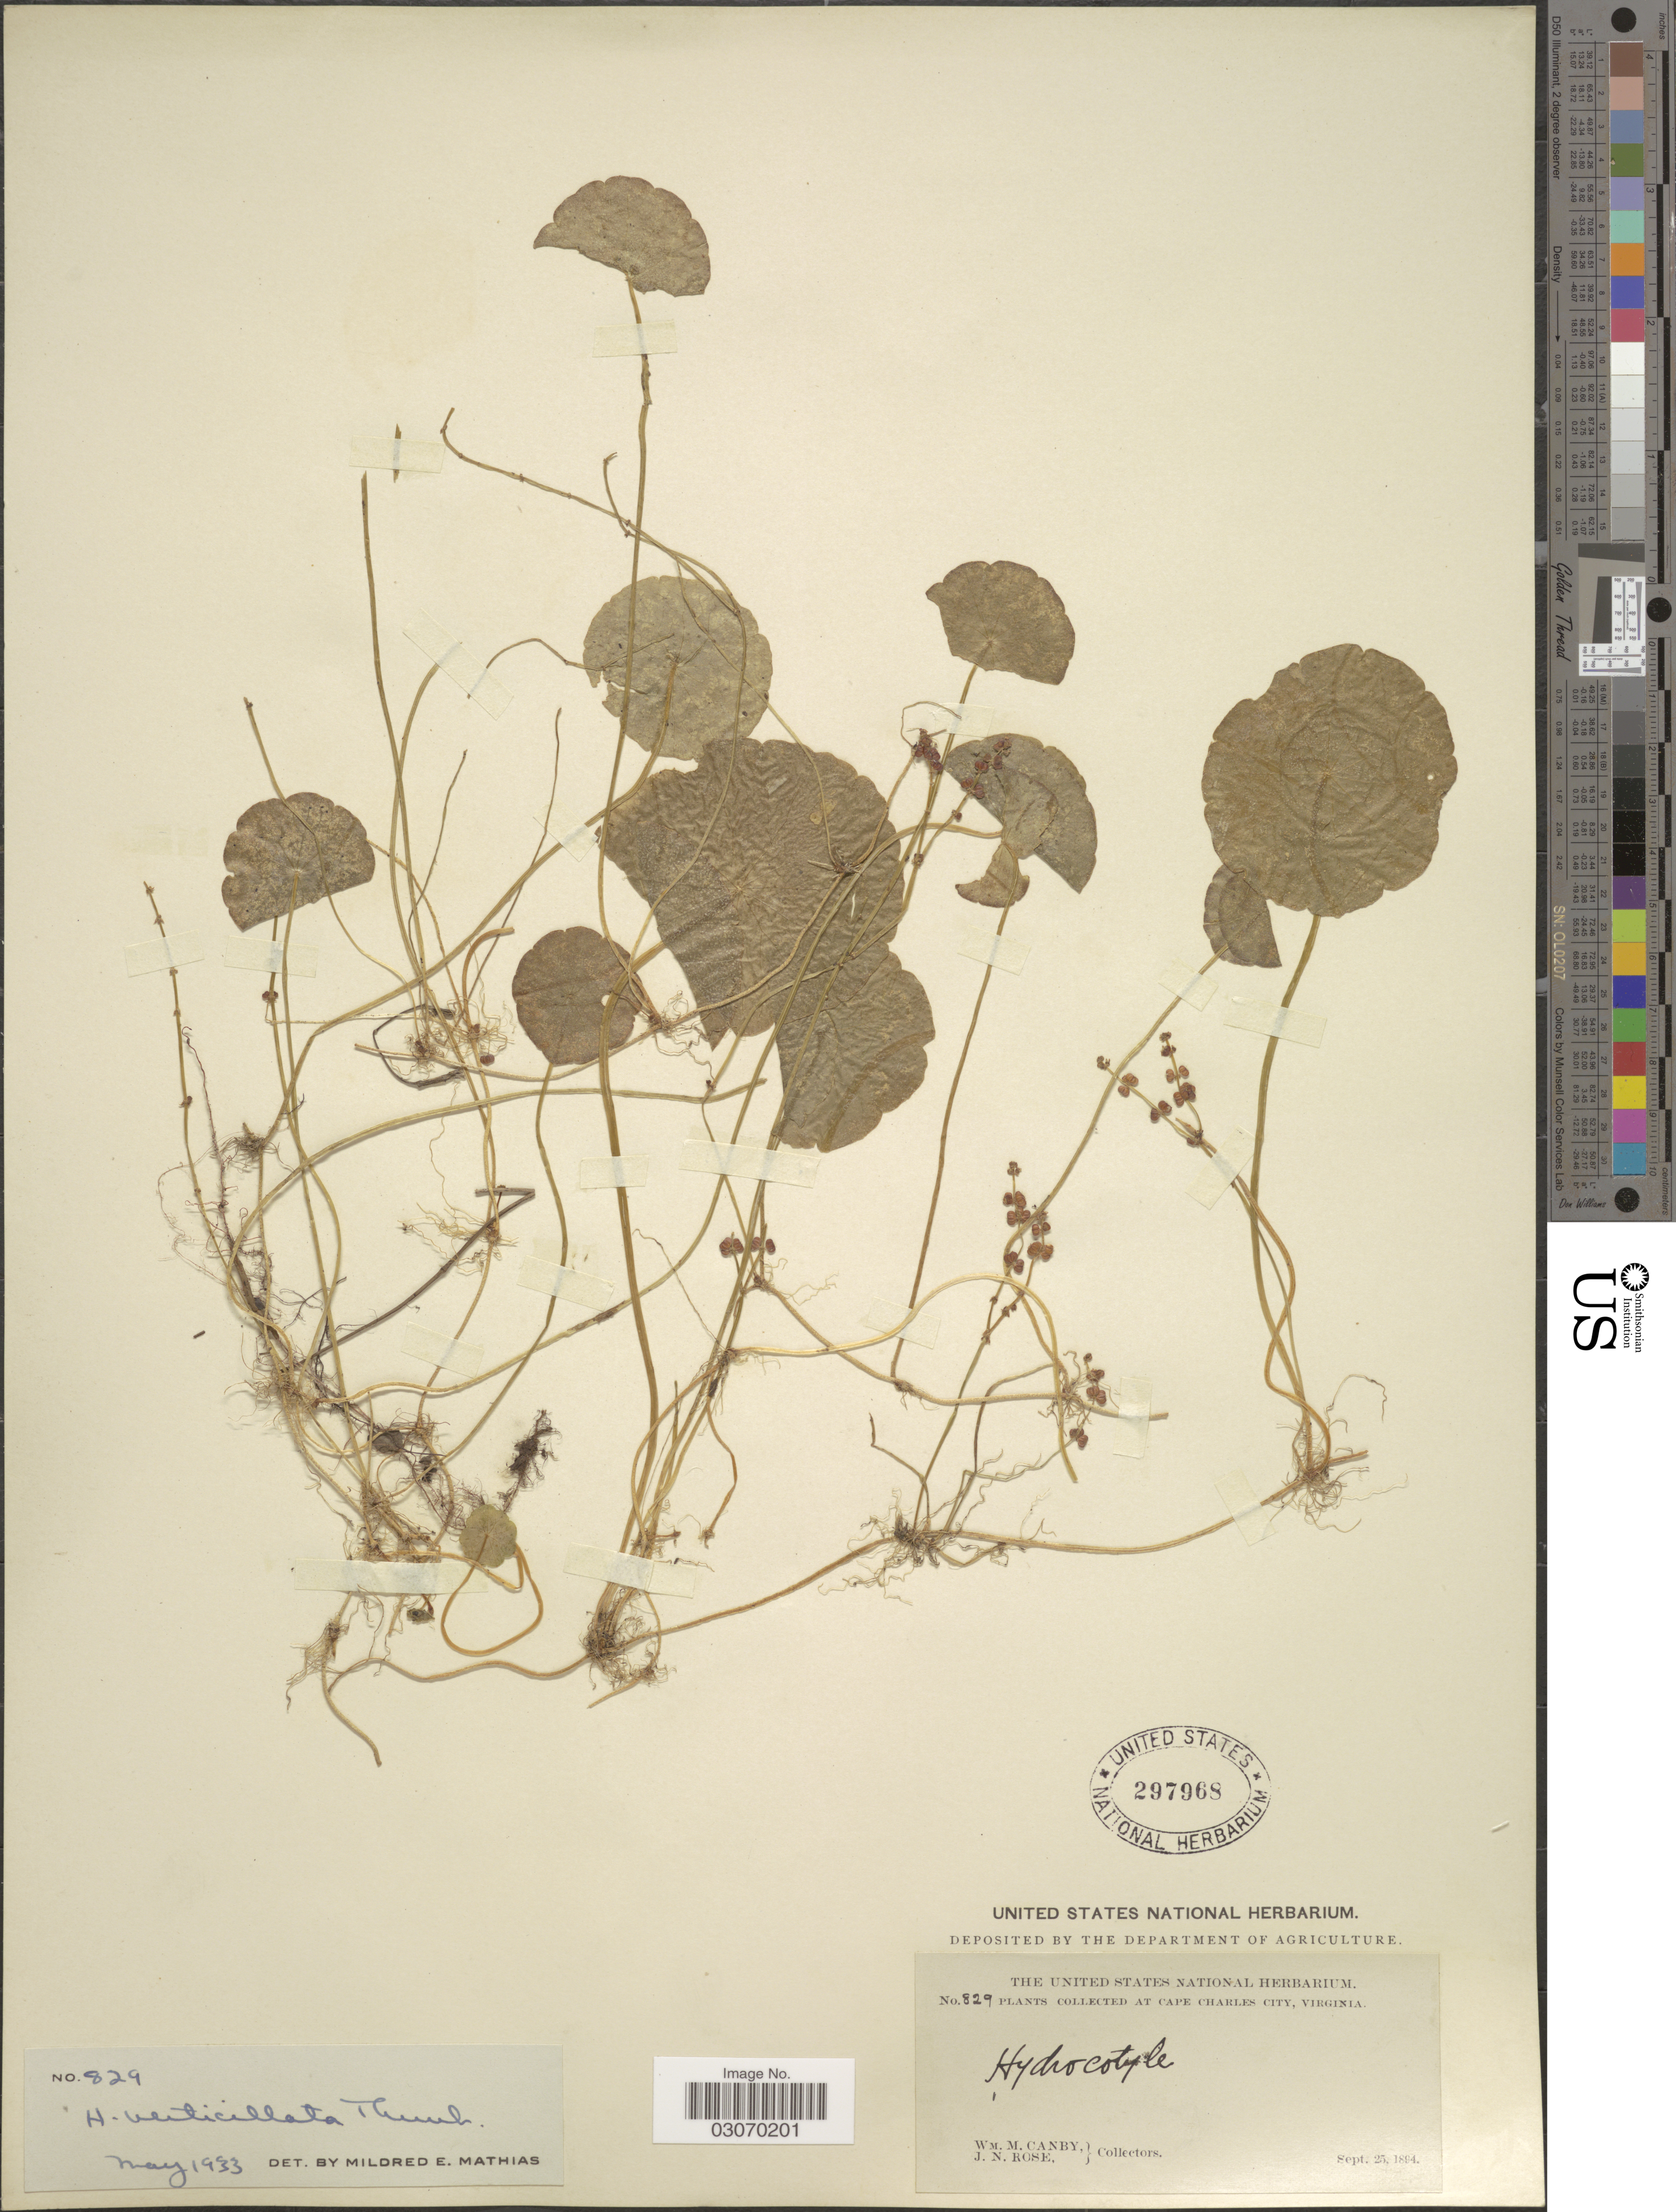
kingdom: Plantae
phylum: Tracheophyta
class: Magnoliopsida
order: Apiales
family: Araliaceae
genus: Hydrocotyle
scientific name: Hydrocotyle verticillata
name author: Thunb.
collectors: W. M. Canby & J. N. Rose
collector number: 829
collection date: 1894-09-25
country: United States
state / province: Virginia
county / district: Charles City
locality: At Cape Charles City.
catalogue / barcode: US 297968